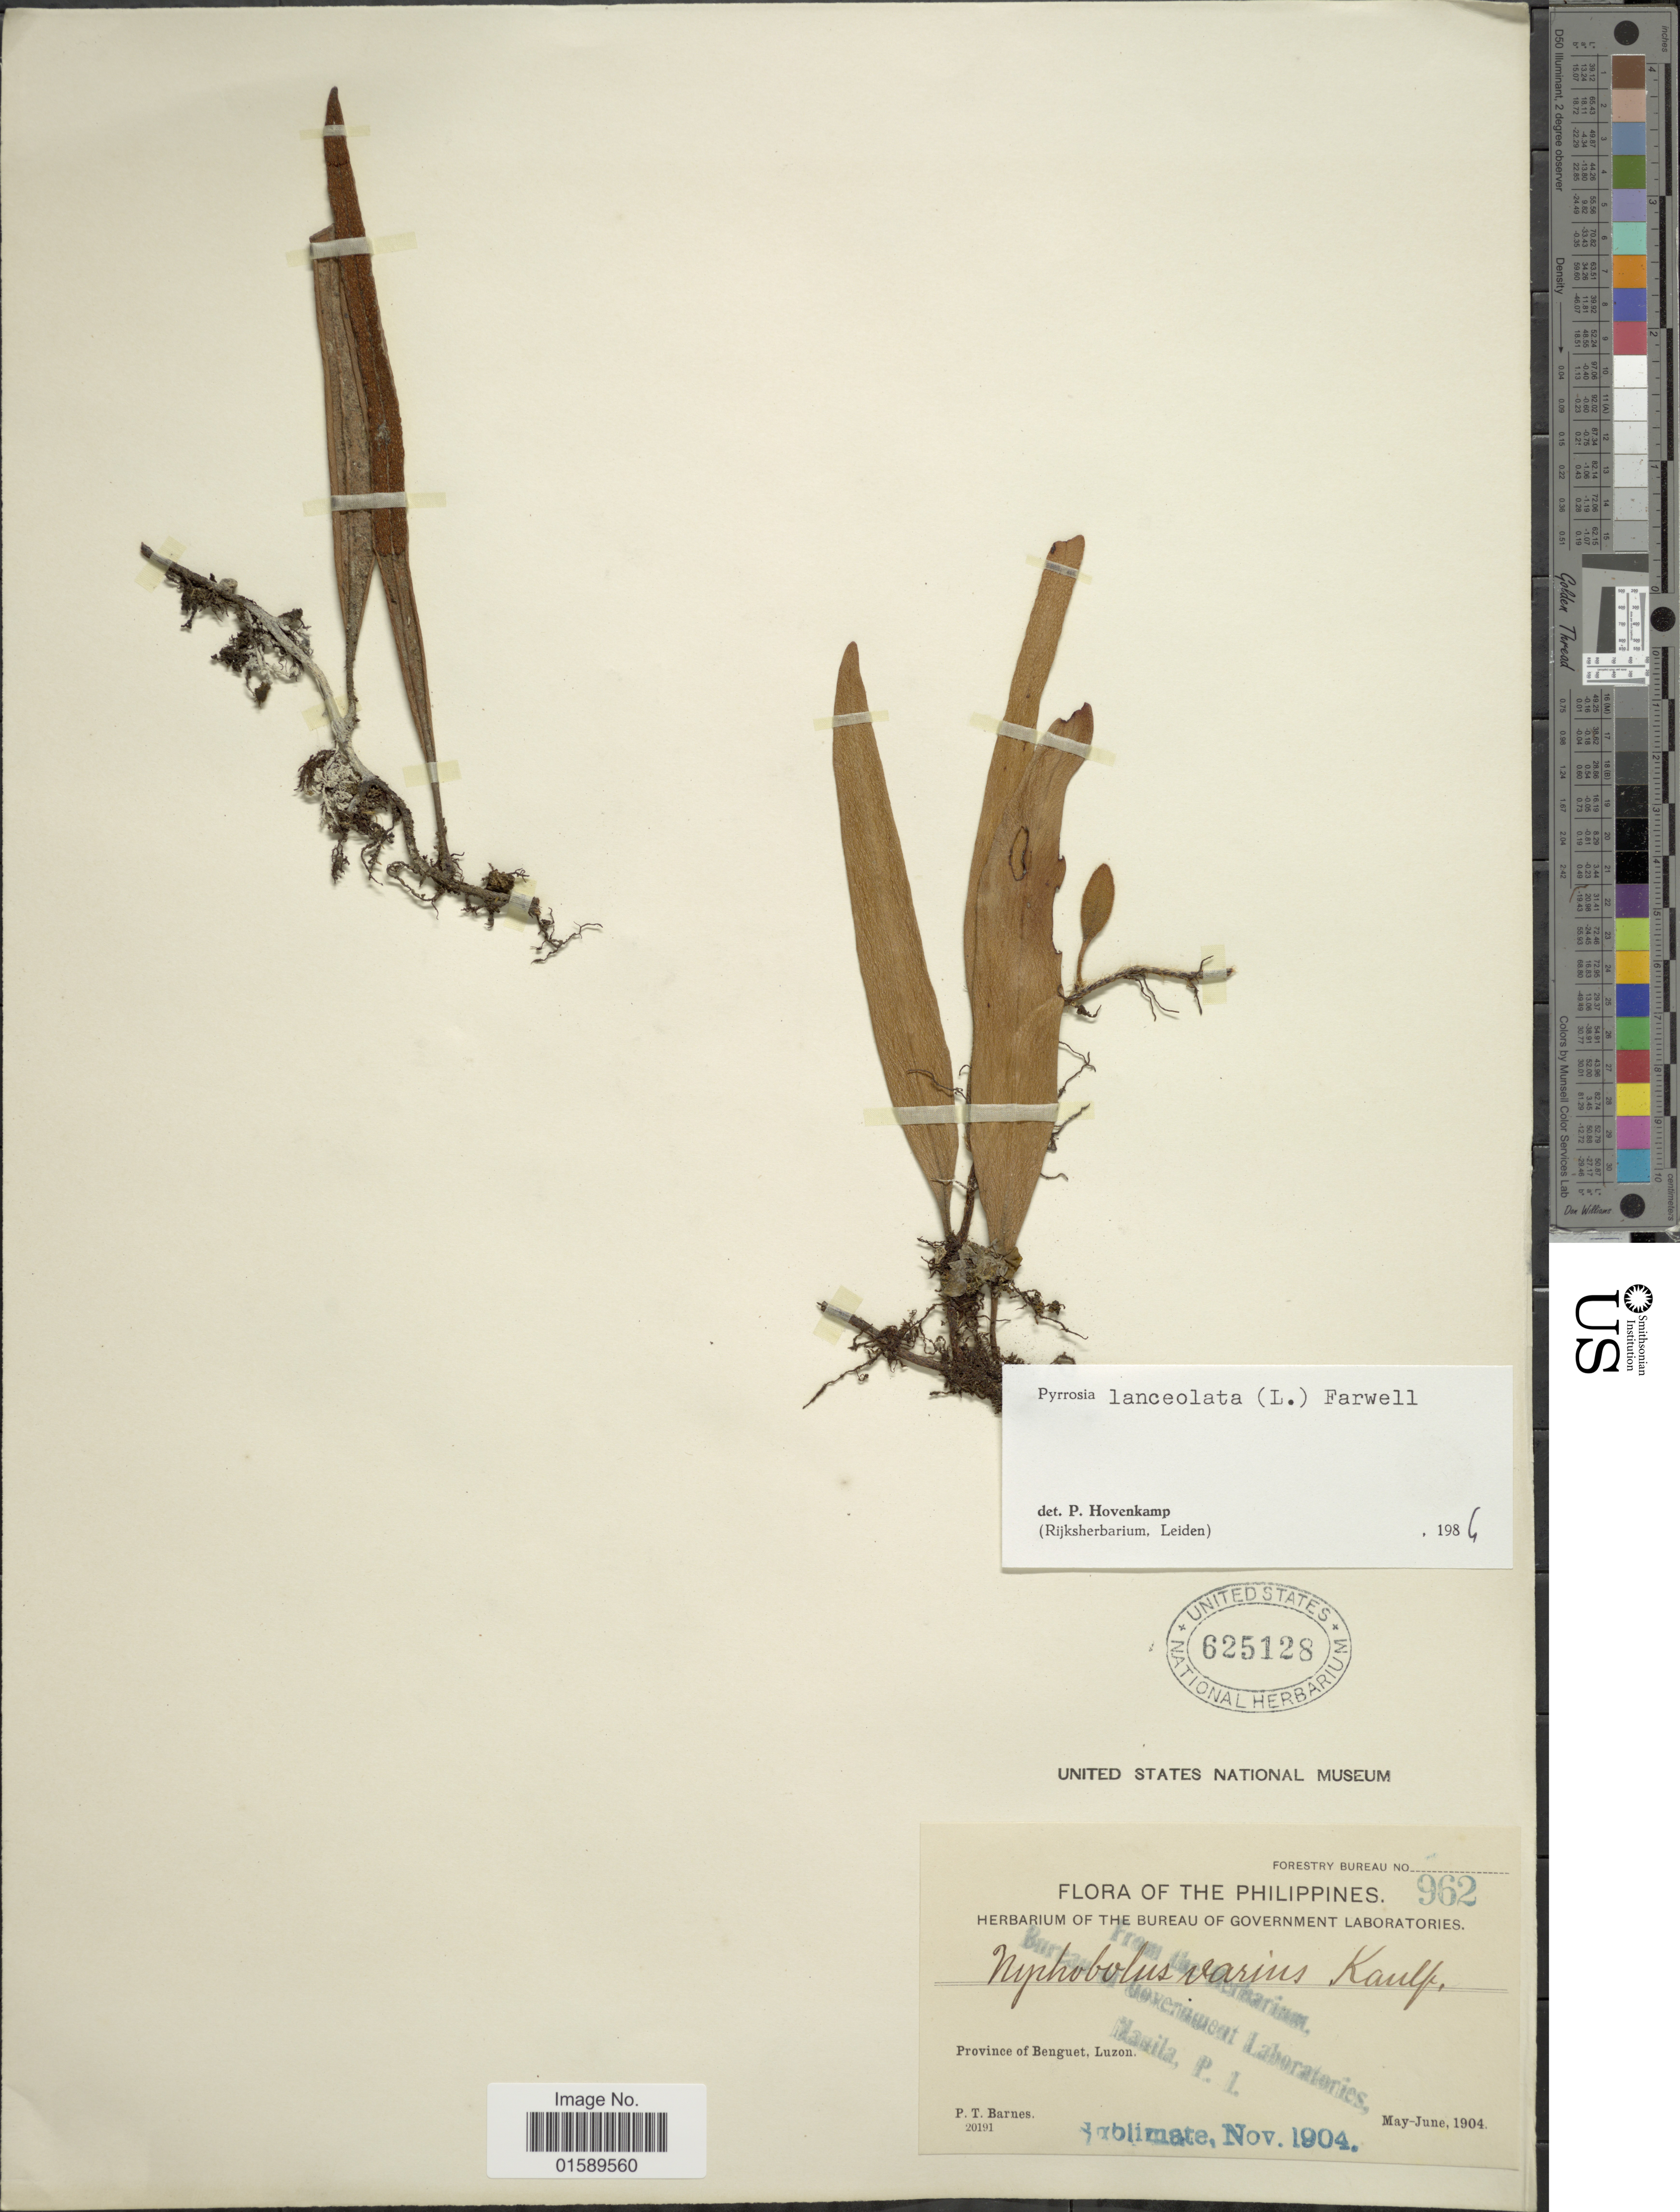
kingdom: Plantae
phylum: Tracheophyta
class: Polypodiopsida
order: Polypodiales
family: Polypodiaceae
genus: Pyrrosia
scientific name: Pyrrosia lanceolata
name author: (L.) Farw.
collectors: P. Barnes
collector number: Forestry Bureau 962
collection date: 1904-05/1904-06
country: Philippines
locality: Province of Benguet, Luzon.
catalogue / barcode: US 625128